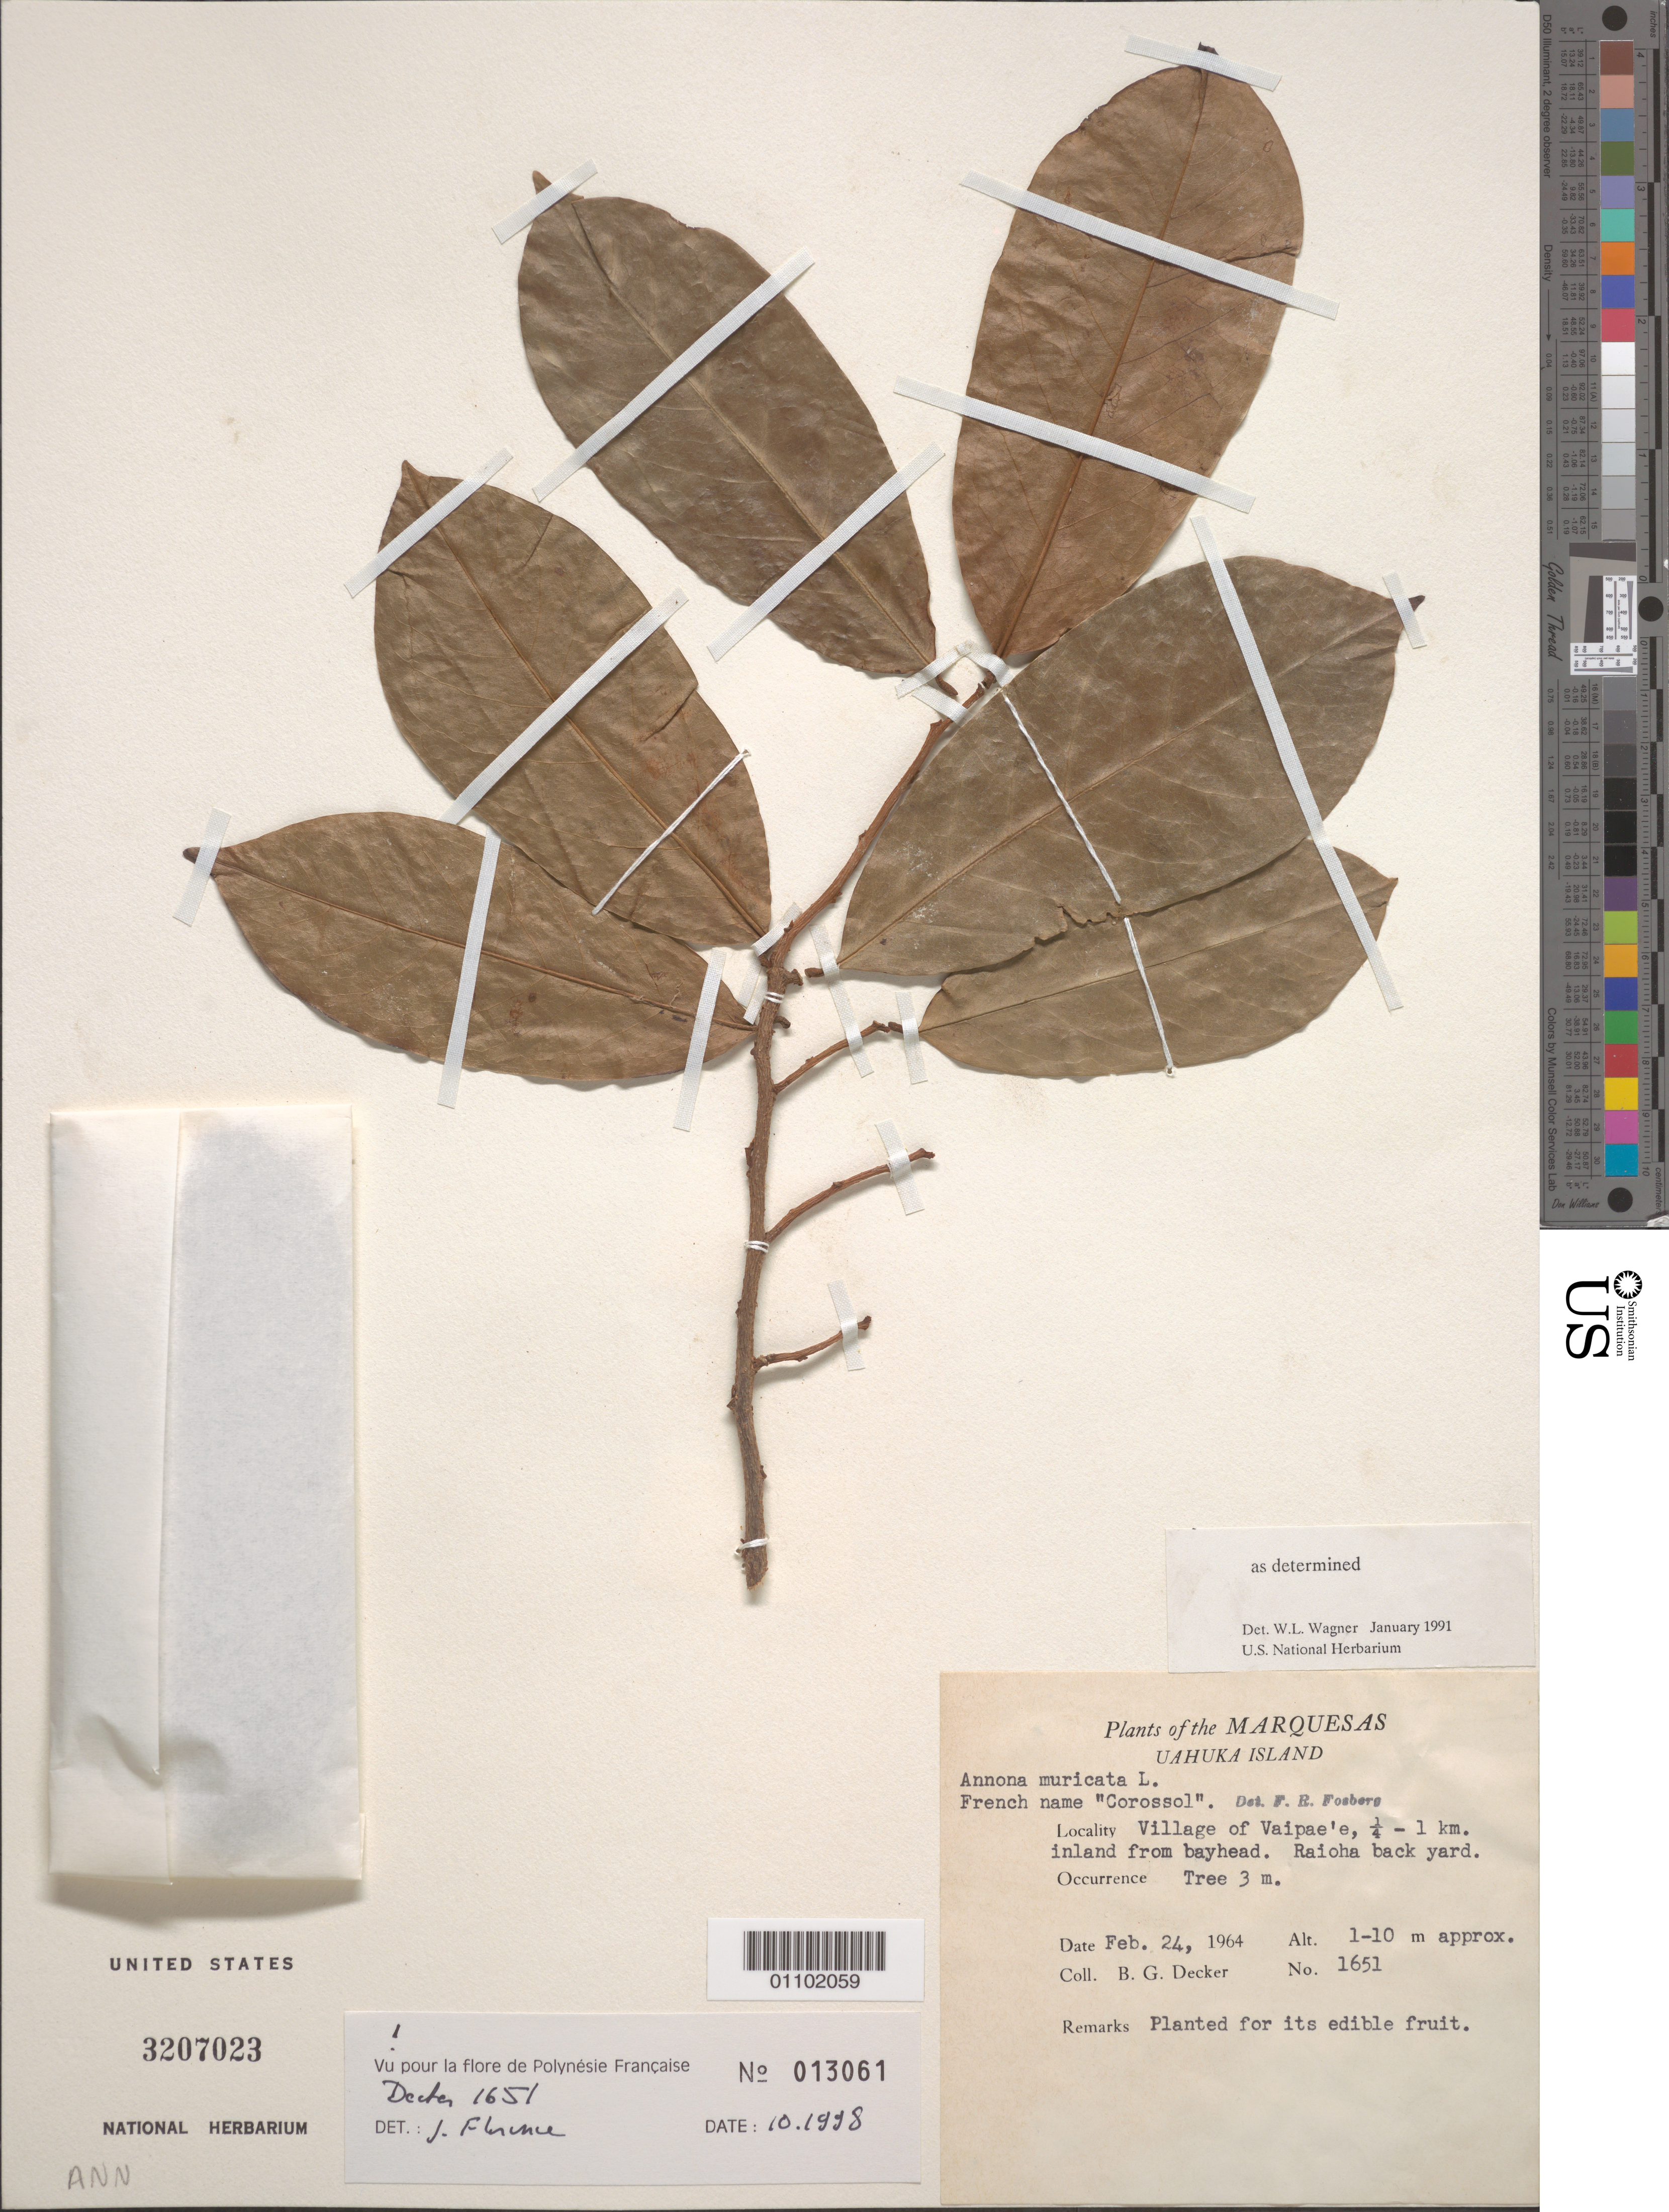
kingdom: Plantae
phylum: Tracheophyta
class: Magnoliopsida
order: Magnoliales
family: Annonaceae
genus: Annona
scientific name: Annona muricata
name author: L.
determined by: Wagner, W. L., (BOT), Smithsonian Institution - National Museum of Natural History (UNITED STATES)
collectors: B. G. Decker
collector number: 1651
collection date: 1964-02-24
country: French Polynesia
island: Ua Huka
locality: Vaipae'e village, 0.25-1 km inland from bayhead, Raioha back yard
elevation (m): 1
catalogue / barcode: US 3207023